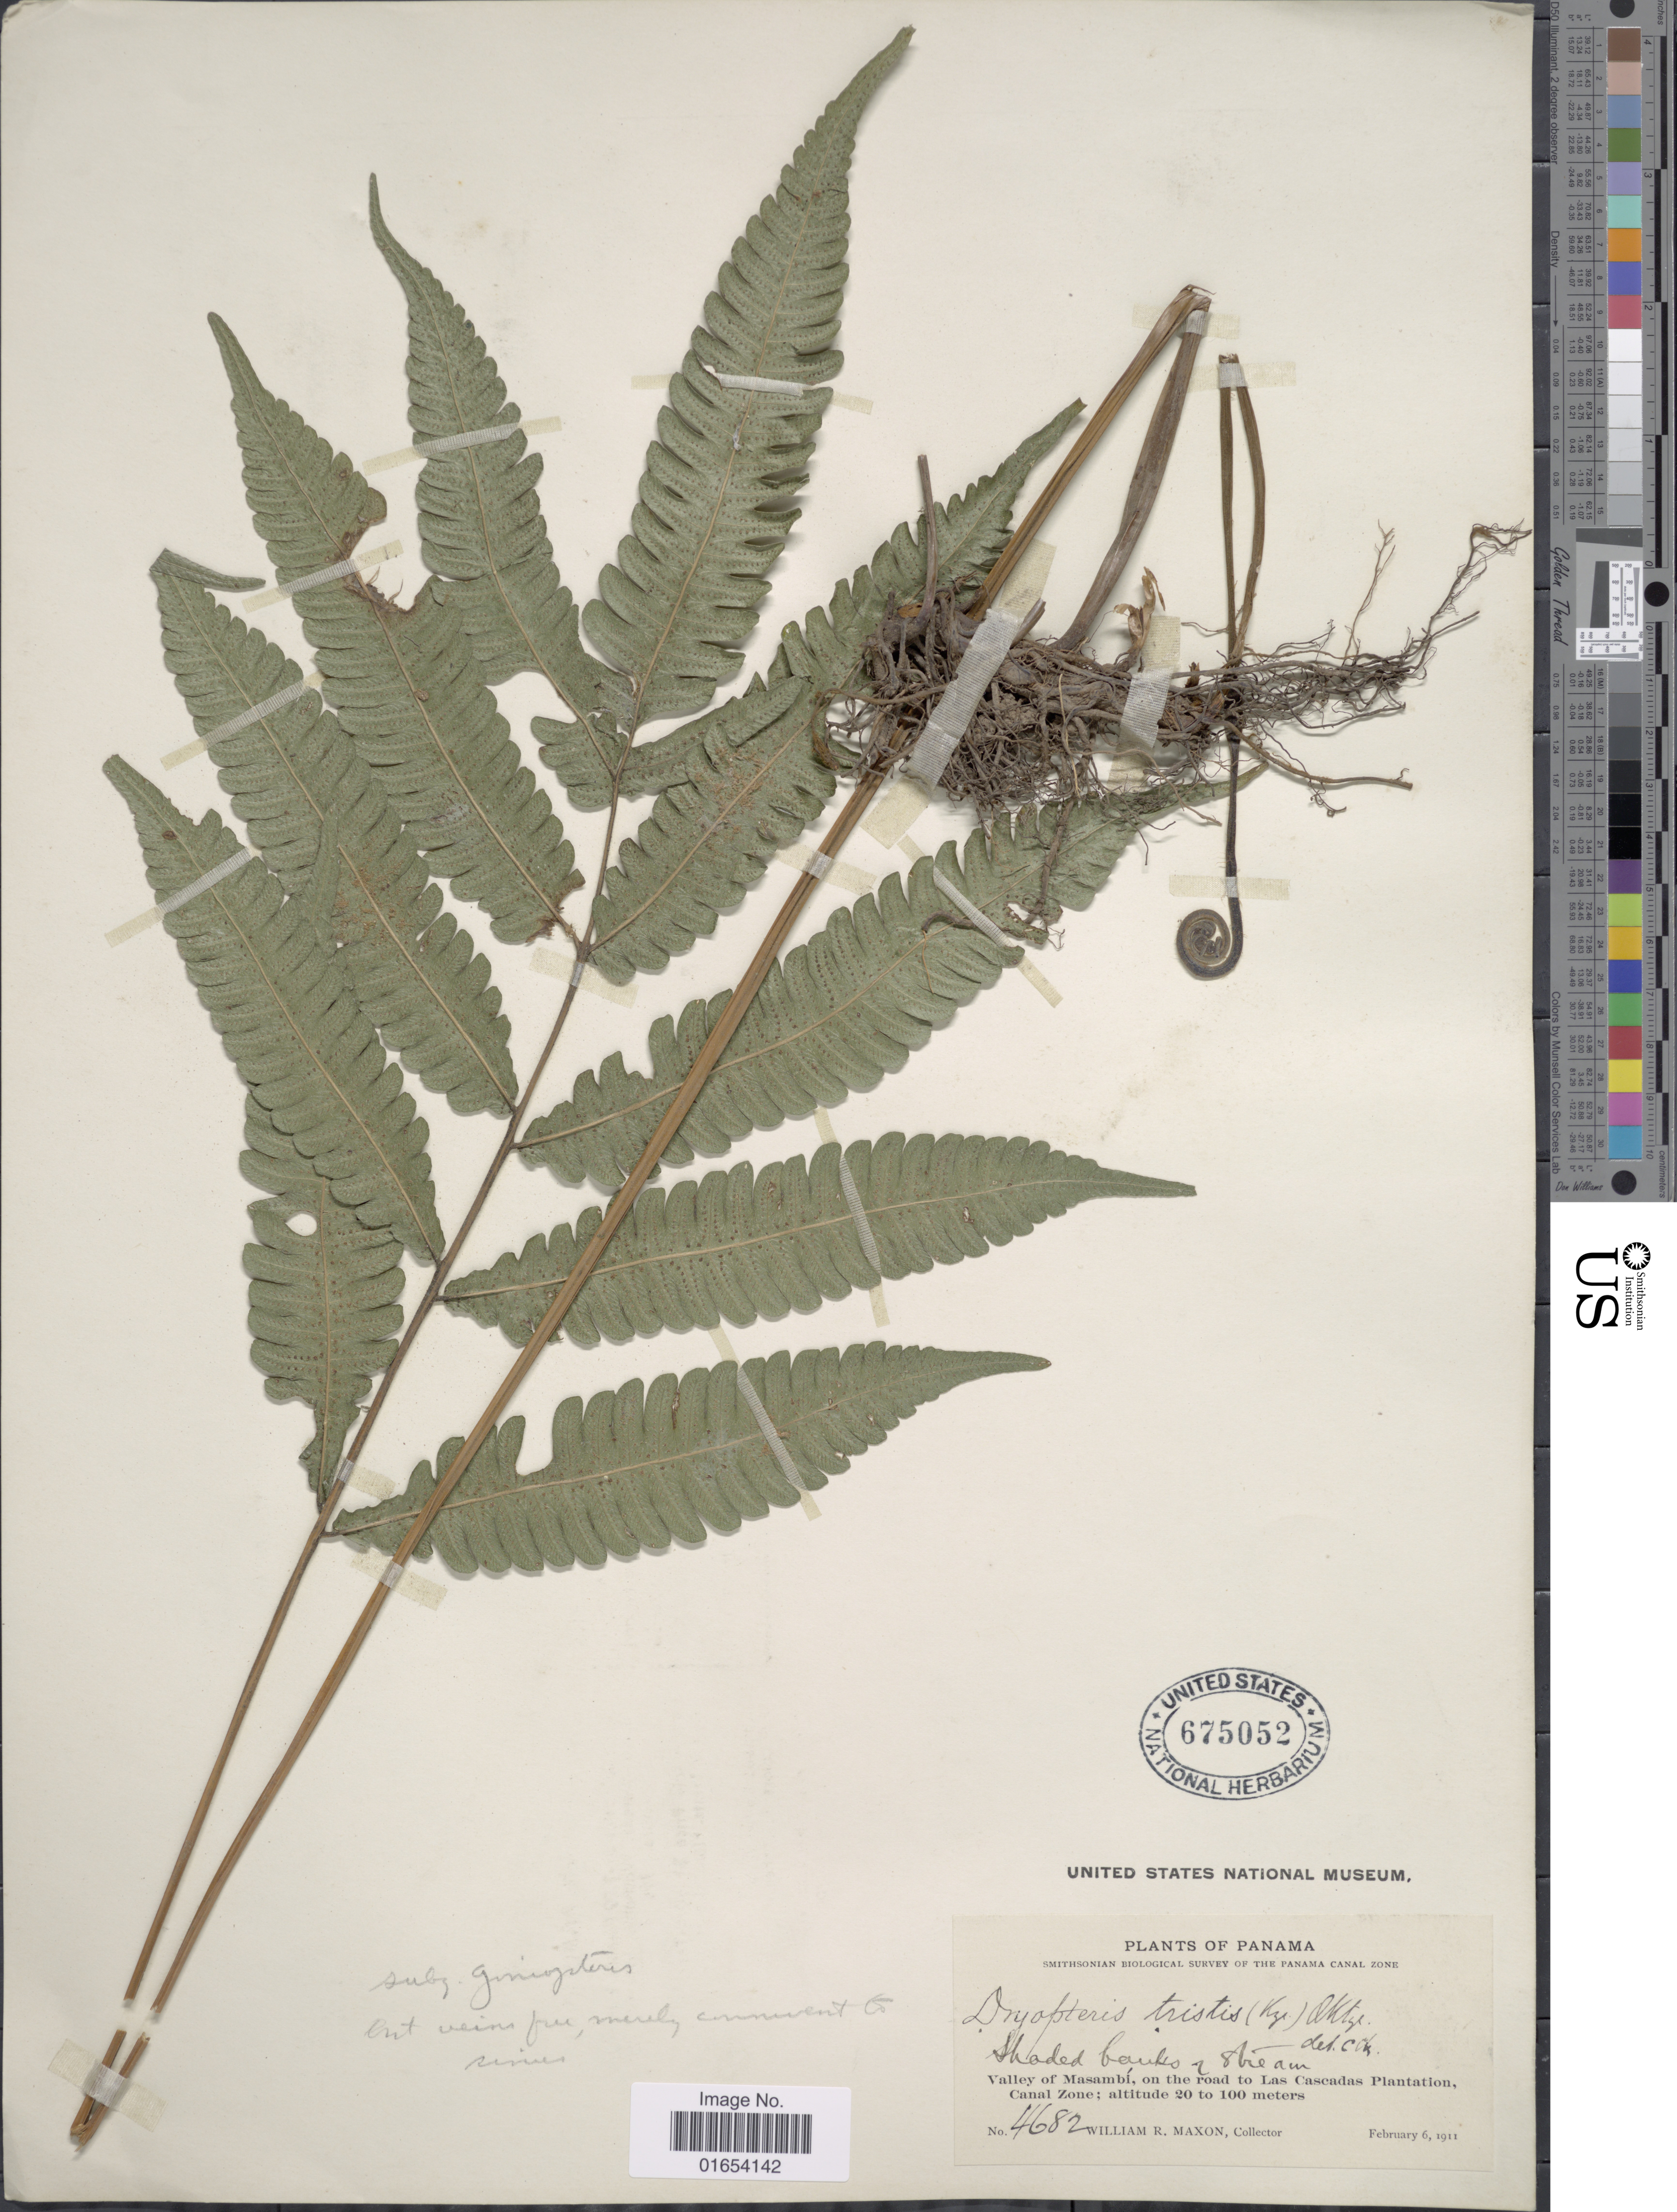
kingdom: Plantae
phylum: Tracheophyta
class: Polypodiopsida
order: Polypodiales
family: Thelypteridaceae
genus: Goniopteris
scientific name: Goniopteris nicaraguensis (C. Chr.) comb. nov., ined 2015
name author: (C. Chr.)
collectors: W. R. Maxon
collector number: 4682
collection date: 1911-02-06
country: Panama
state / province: Colón / Panamá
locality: Valley of Masambi, on the road to Las Cascades Plantation, Canal Zone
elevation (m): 20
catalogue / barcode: US 675052